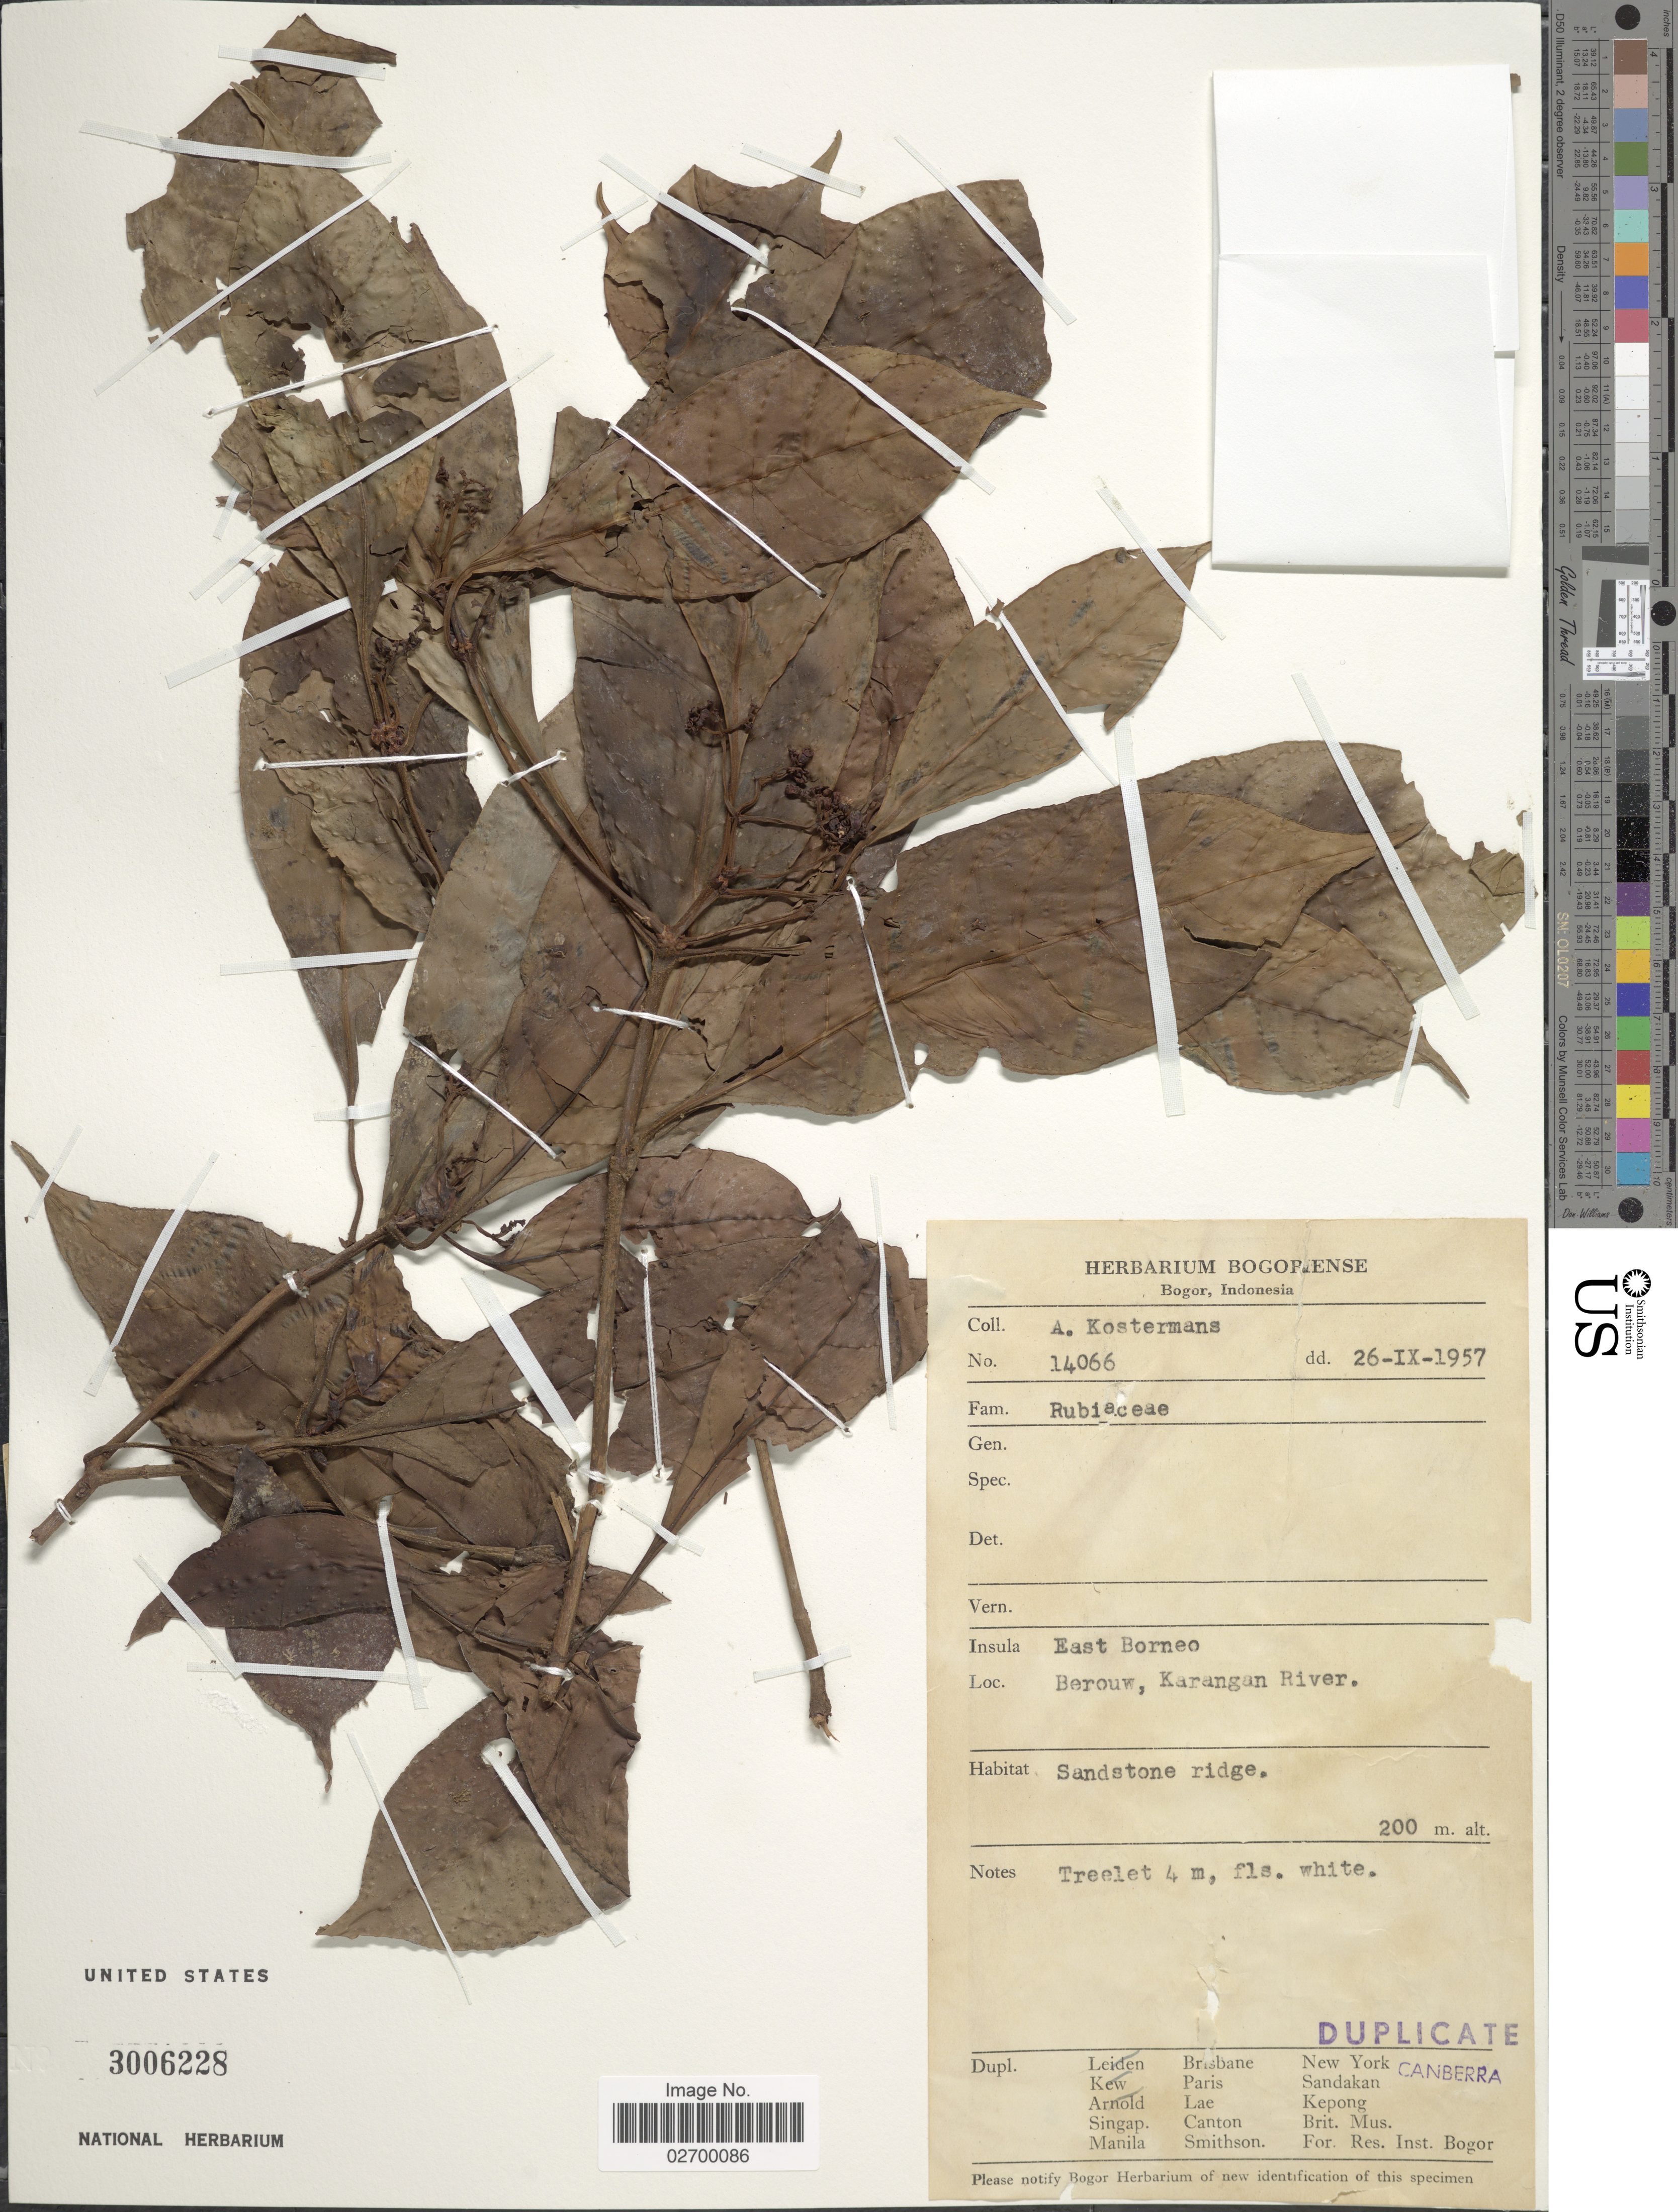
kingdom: Plantae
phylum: Tracheophyta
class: Magnoliopsida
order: Gentianales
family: Rubiaceae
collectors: A. J. G. Kostermans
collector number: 14066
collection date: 1957-09-26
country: Indonesia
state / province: Kalimantan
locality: East Borneo. Berouw, Karangan River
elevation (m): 200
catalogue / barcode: US 3006228